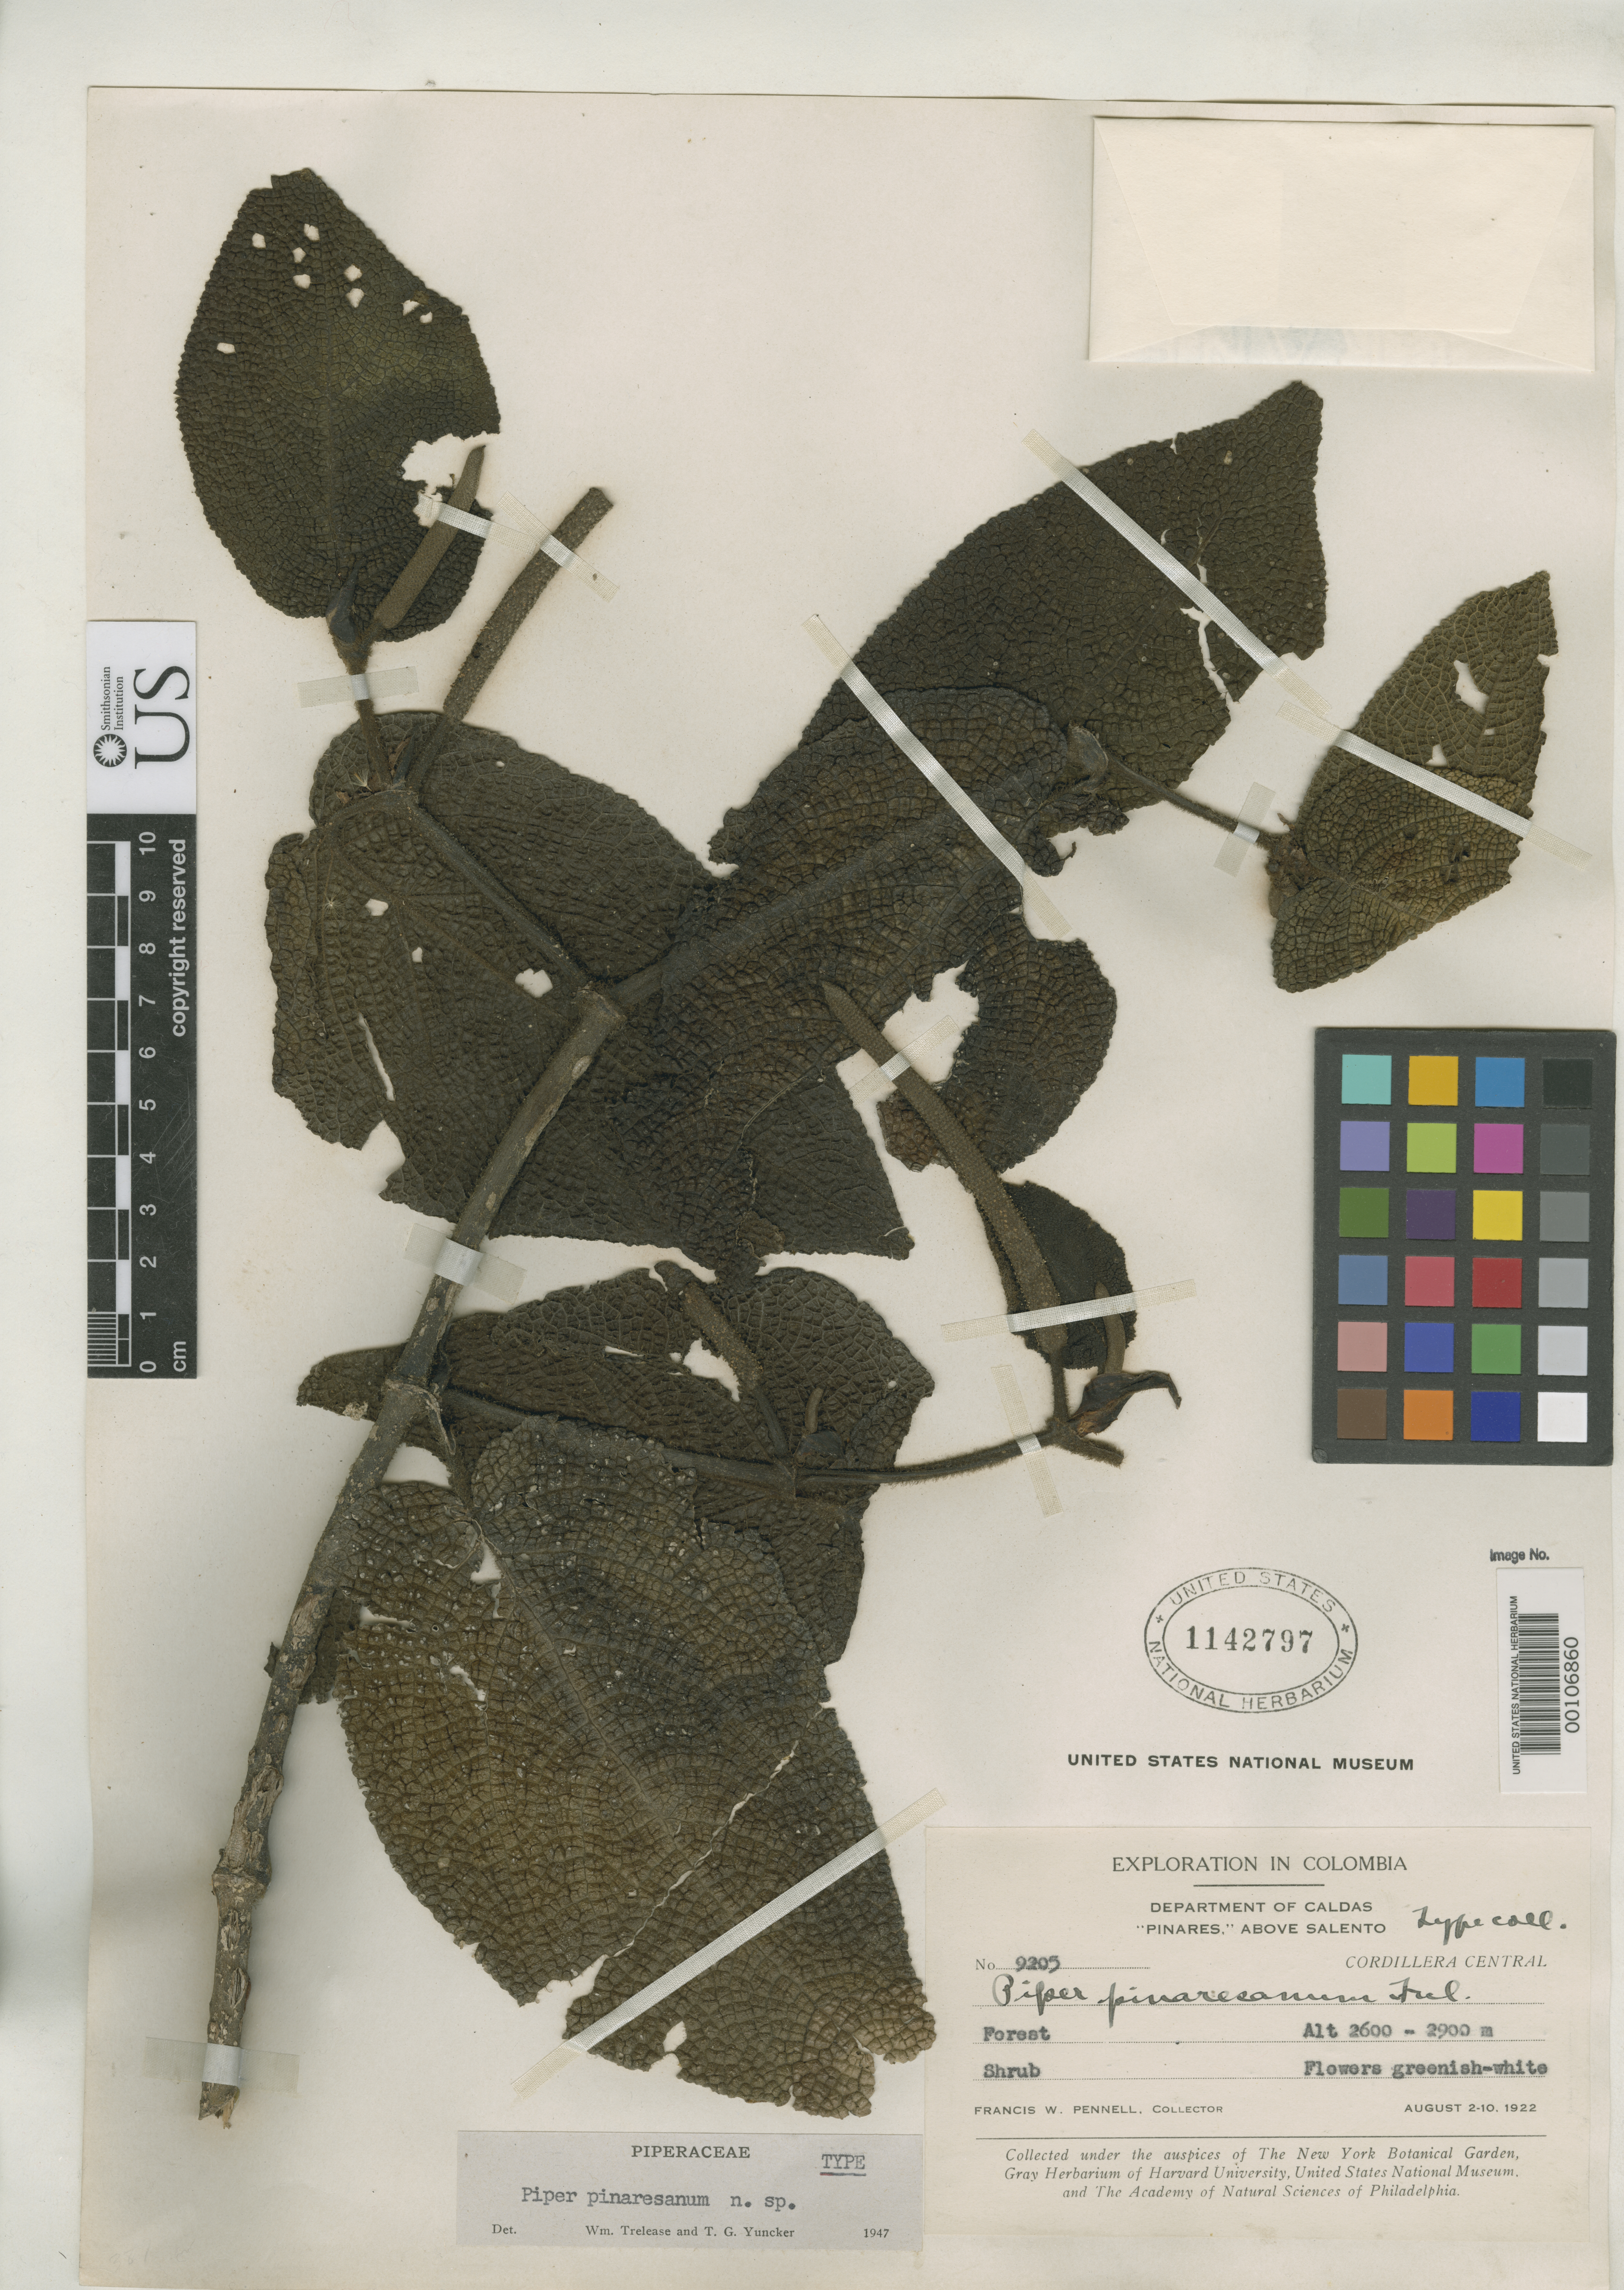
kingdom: Plantae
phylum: Tracheophyta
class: Magnoliopsida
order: Piperales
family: Piperaceae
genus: Piper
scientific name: Piper pinaresanum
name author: Trel. & Yunck.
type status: Holotype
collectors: F. W. Pennell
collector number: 9205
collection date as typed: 02 Aug 1922 to 10 Aug 1922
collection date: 1922-08-02/1922-08-10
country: Colombia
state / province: Caldas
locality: Pinares, near Salento.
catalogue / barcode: US 1142797